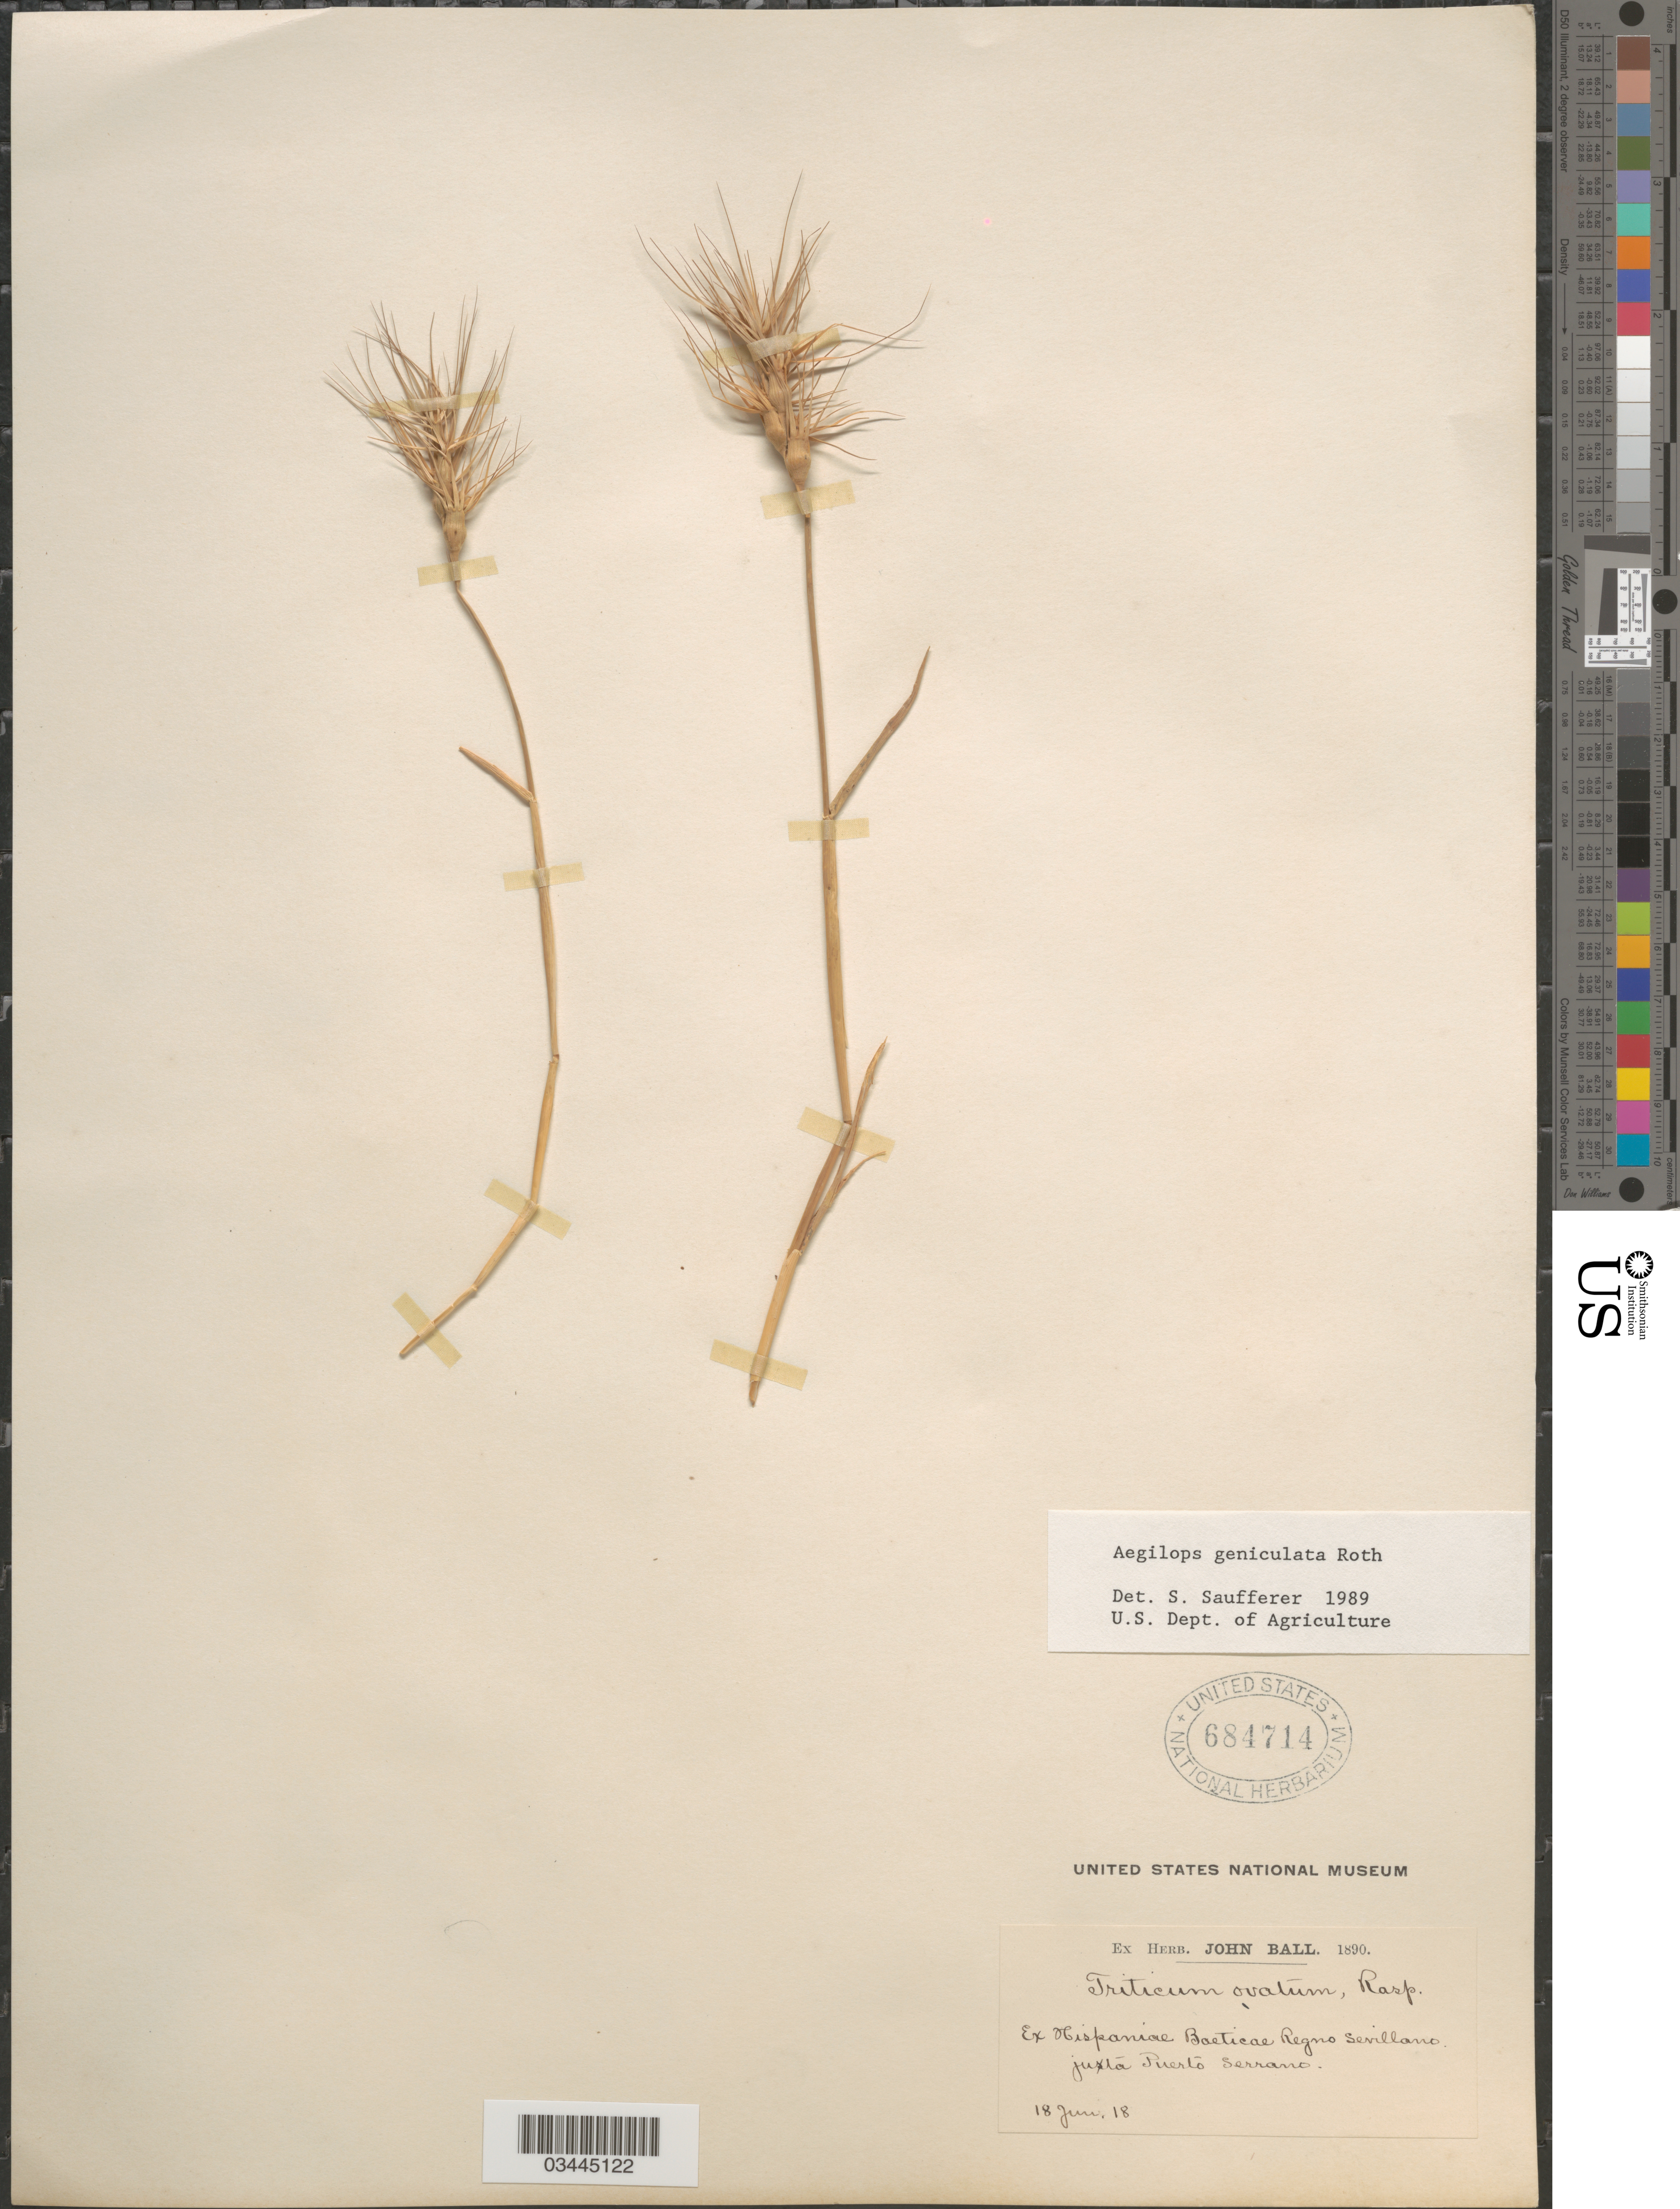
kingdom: Plantae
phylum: Tracheophyta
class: Liliopsida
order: Poales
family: Poaceae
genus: Aegilops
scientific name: Aegilops geniculata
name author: Roth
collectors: ex herb. John Ball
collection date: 1890-06-18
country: Spain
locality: Ex Hispaniae Baeticae Regno Sevillano juxta Puerto Serrano.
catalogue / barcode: US 684714